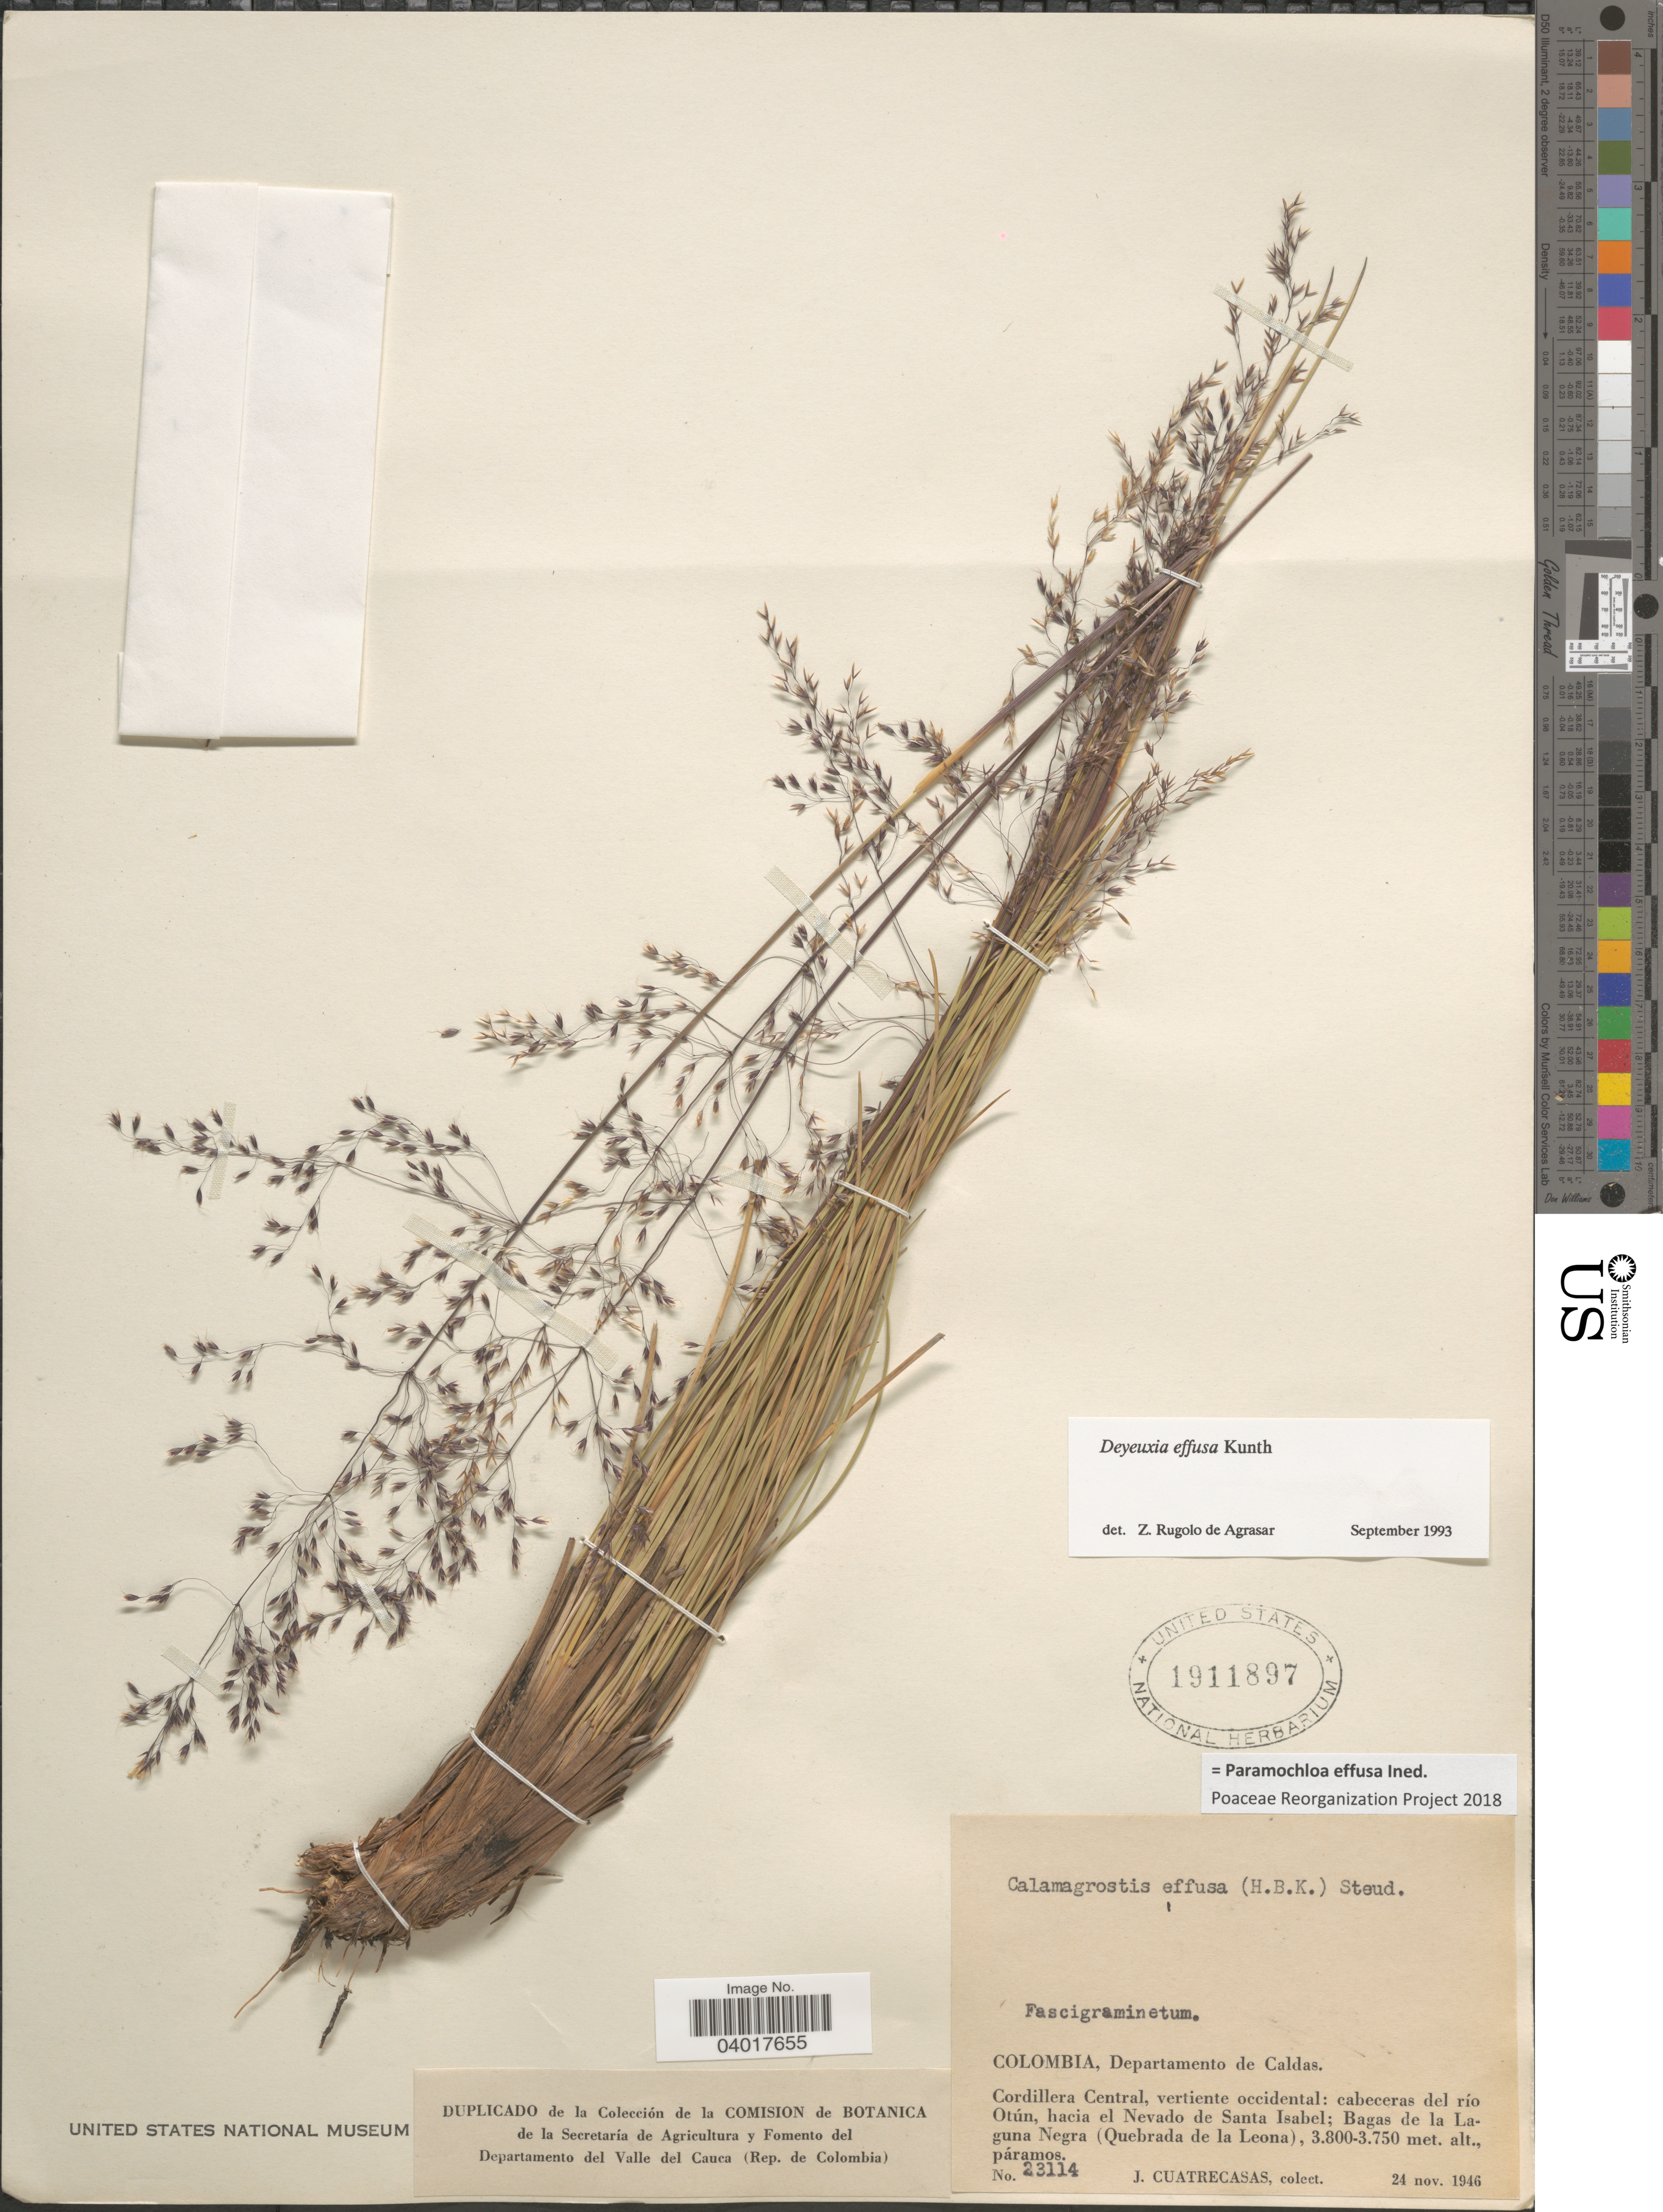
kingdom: Plantae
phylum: Tracheophyta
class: Liliopsida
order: Poales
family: Poaceae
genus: Paramochloa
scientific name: Paramochloa effusa ined.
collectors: J. Cuatrecasas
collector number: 23114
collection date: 1946-11-24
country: Colombia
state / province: Caldas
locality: Departamento de Caldas. Cordillera Central, vertiente occidental: cabeceras del río Otún, hacia el Nevado de Santa Isabel; Bagas de la Laguna Negra (Quebrada de la Leona).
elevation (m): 3750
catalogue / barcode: US 1911897